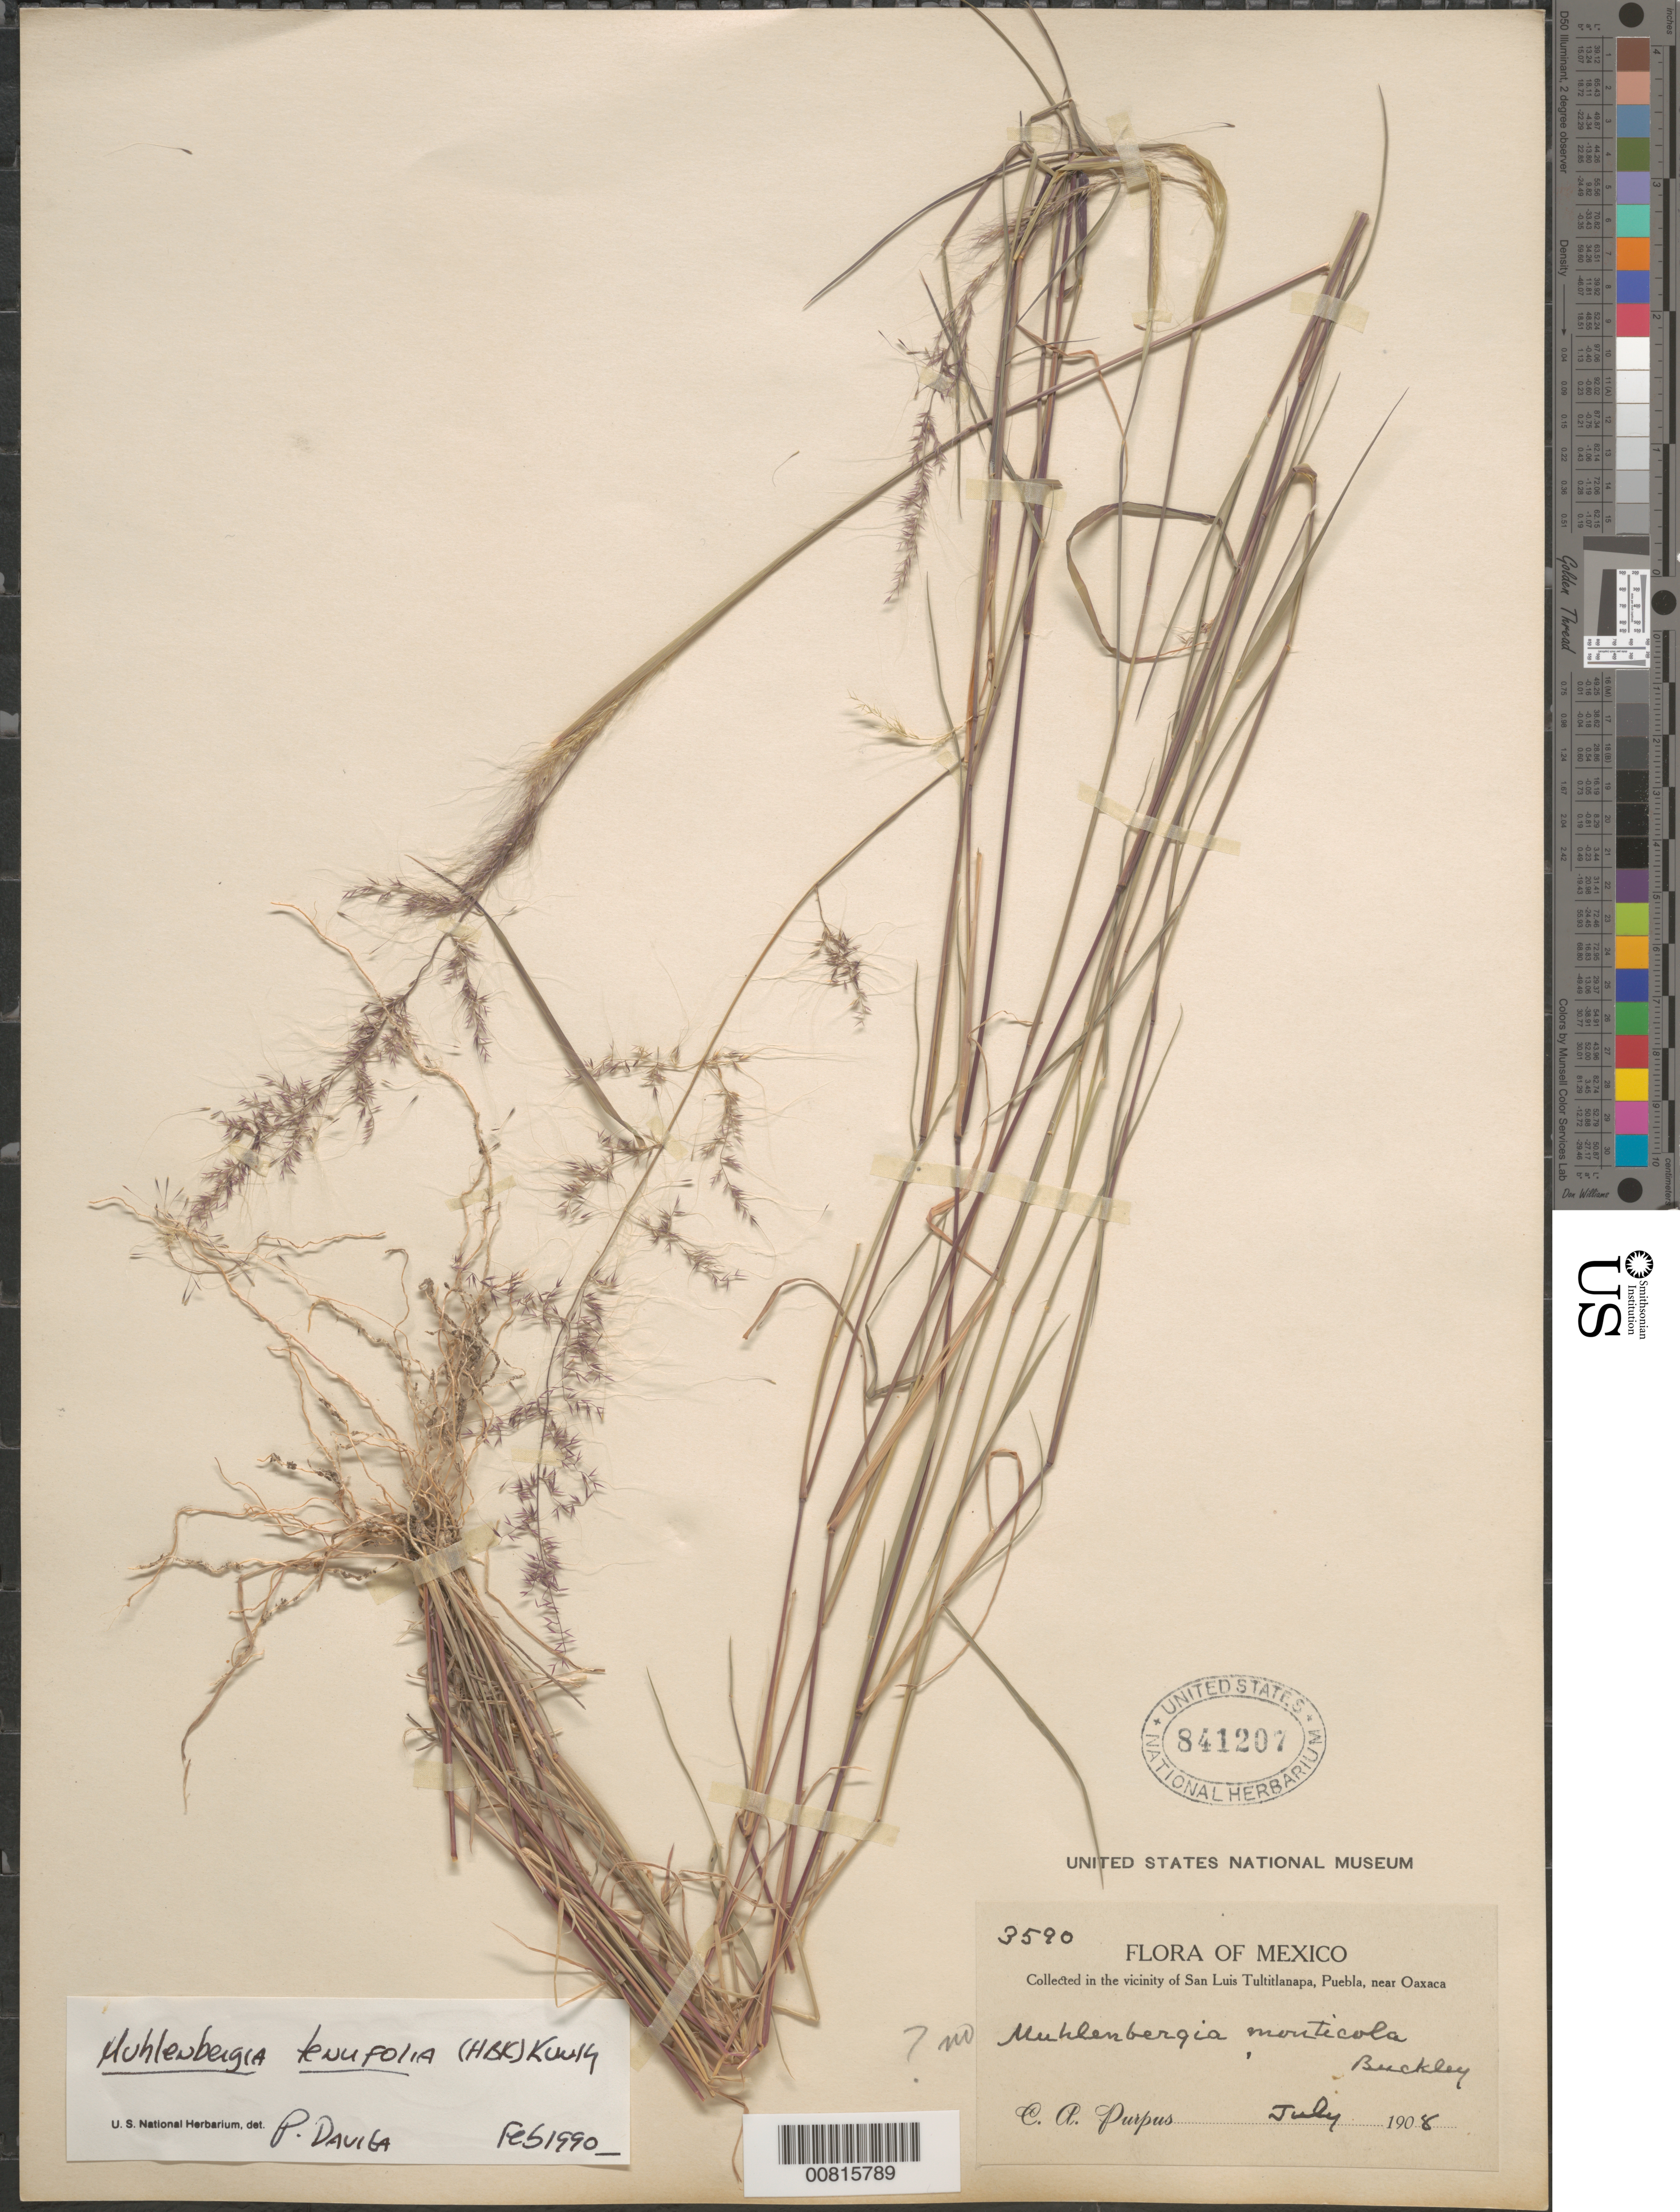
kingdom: Plantae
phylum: Tracheophyta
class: Liliopsida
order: Poales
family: Poaceae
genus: Muhlenbergia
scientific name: Muhlenbergia tenuifolia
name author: (Kunth) Kunth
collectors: C. A. Purpus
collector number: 3590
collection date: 1908-07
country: Mexico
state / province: Puebla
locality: Vicinity of San Luis Tultitlanapa, Pue., near Oaxaca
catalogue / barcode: US 841207